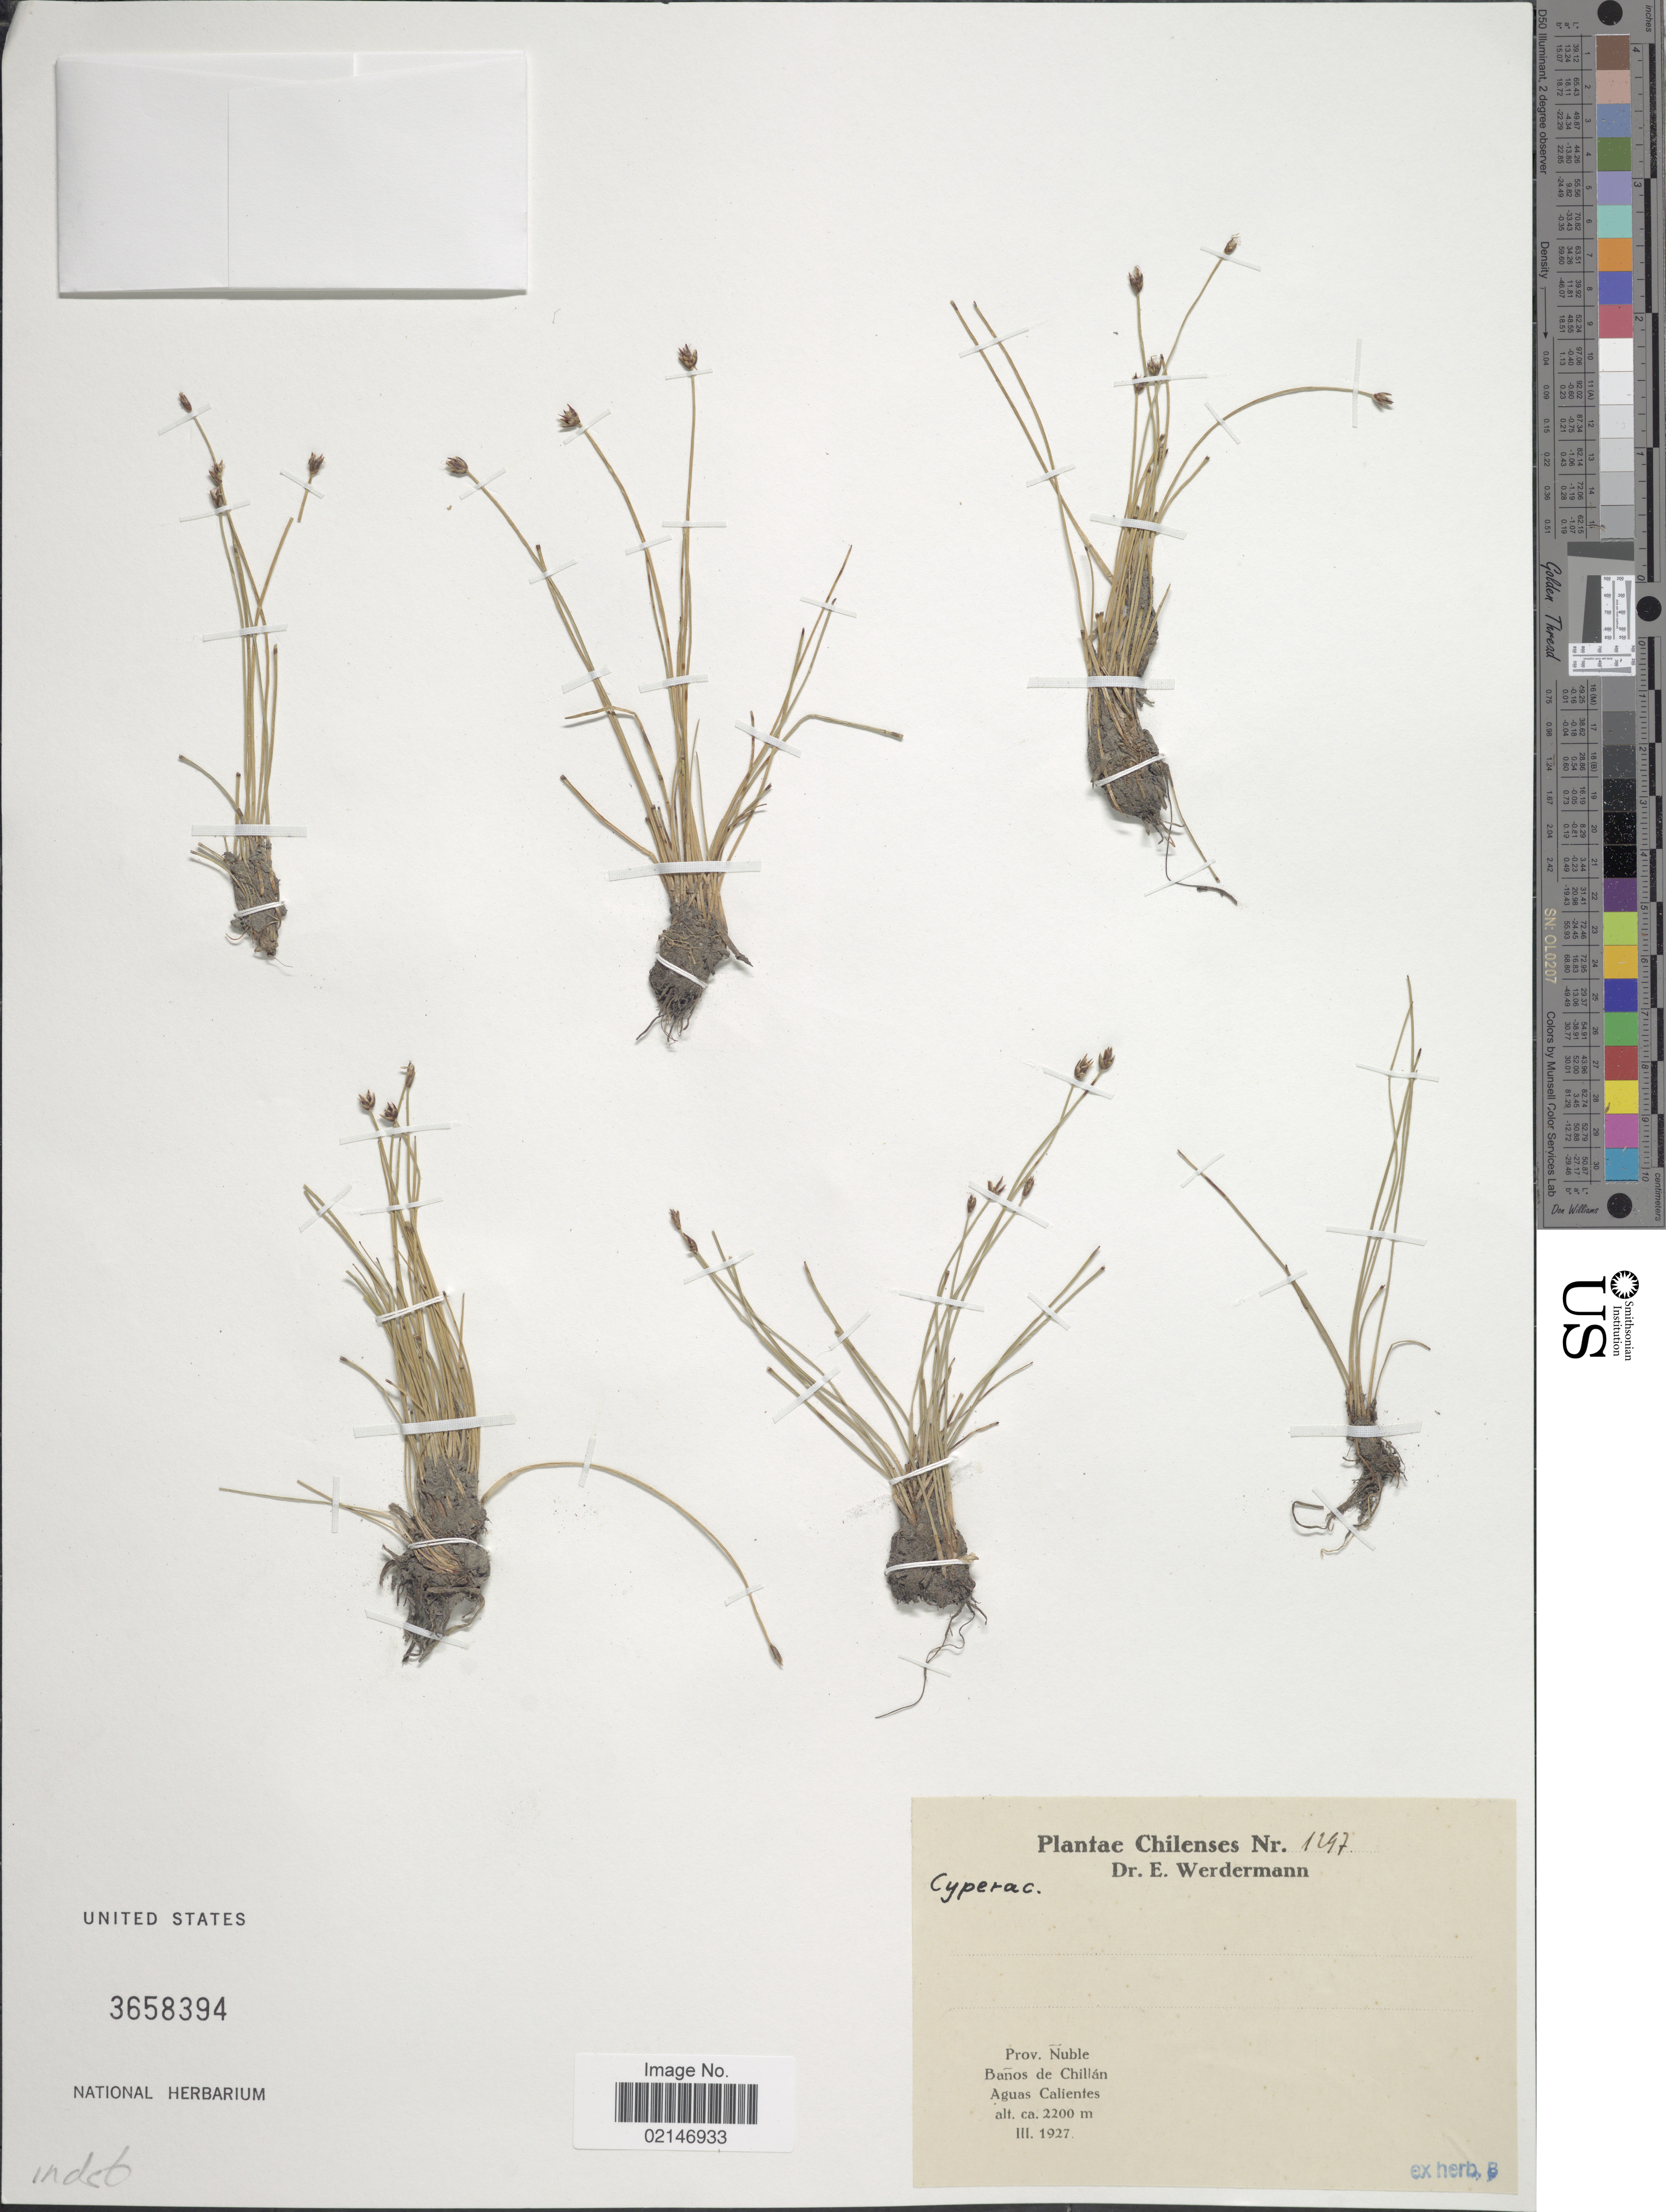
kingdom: Plantae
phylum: Tracheophyta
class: Liliopsida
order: Poales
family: Cyperaceae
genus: Eleocharis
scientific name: Eleocharis quinqueflora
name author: (Hartmann) O. Schwarz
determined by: Strong, Mark T., (BOT), Smithsonian Institution - National Museum of Natural History (UNITED STATES)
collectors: E. Werdermann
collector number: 1297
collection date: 1927-03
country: Chile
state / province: Bio-Bío (VIII)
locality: Prov. Nuble, Banos de Chillan, Aguas Calientes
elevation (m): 2200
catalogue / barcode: US 3658394